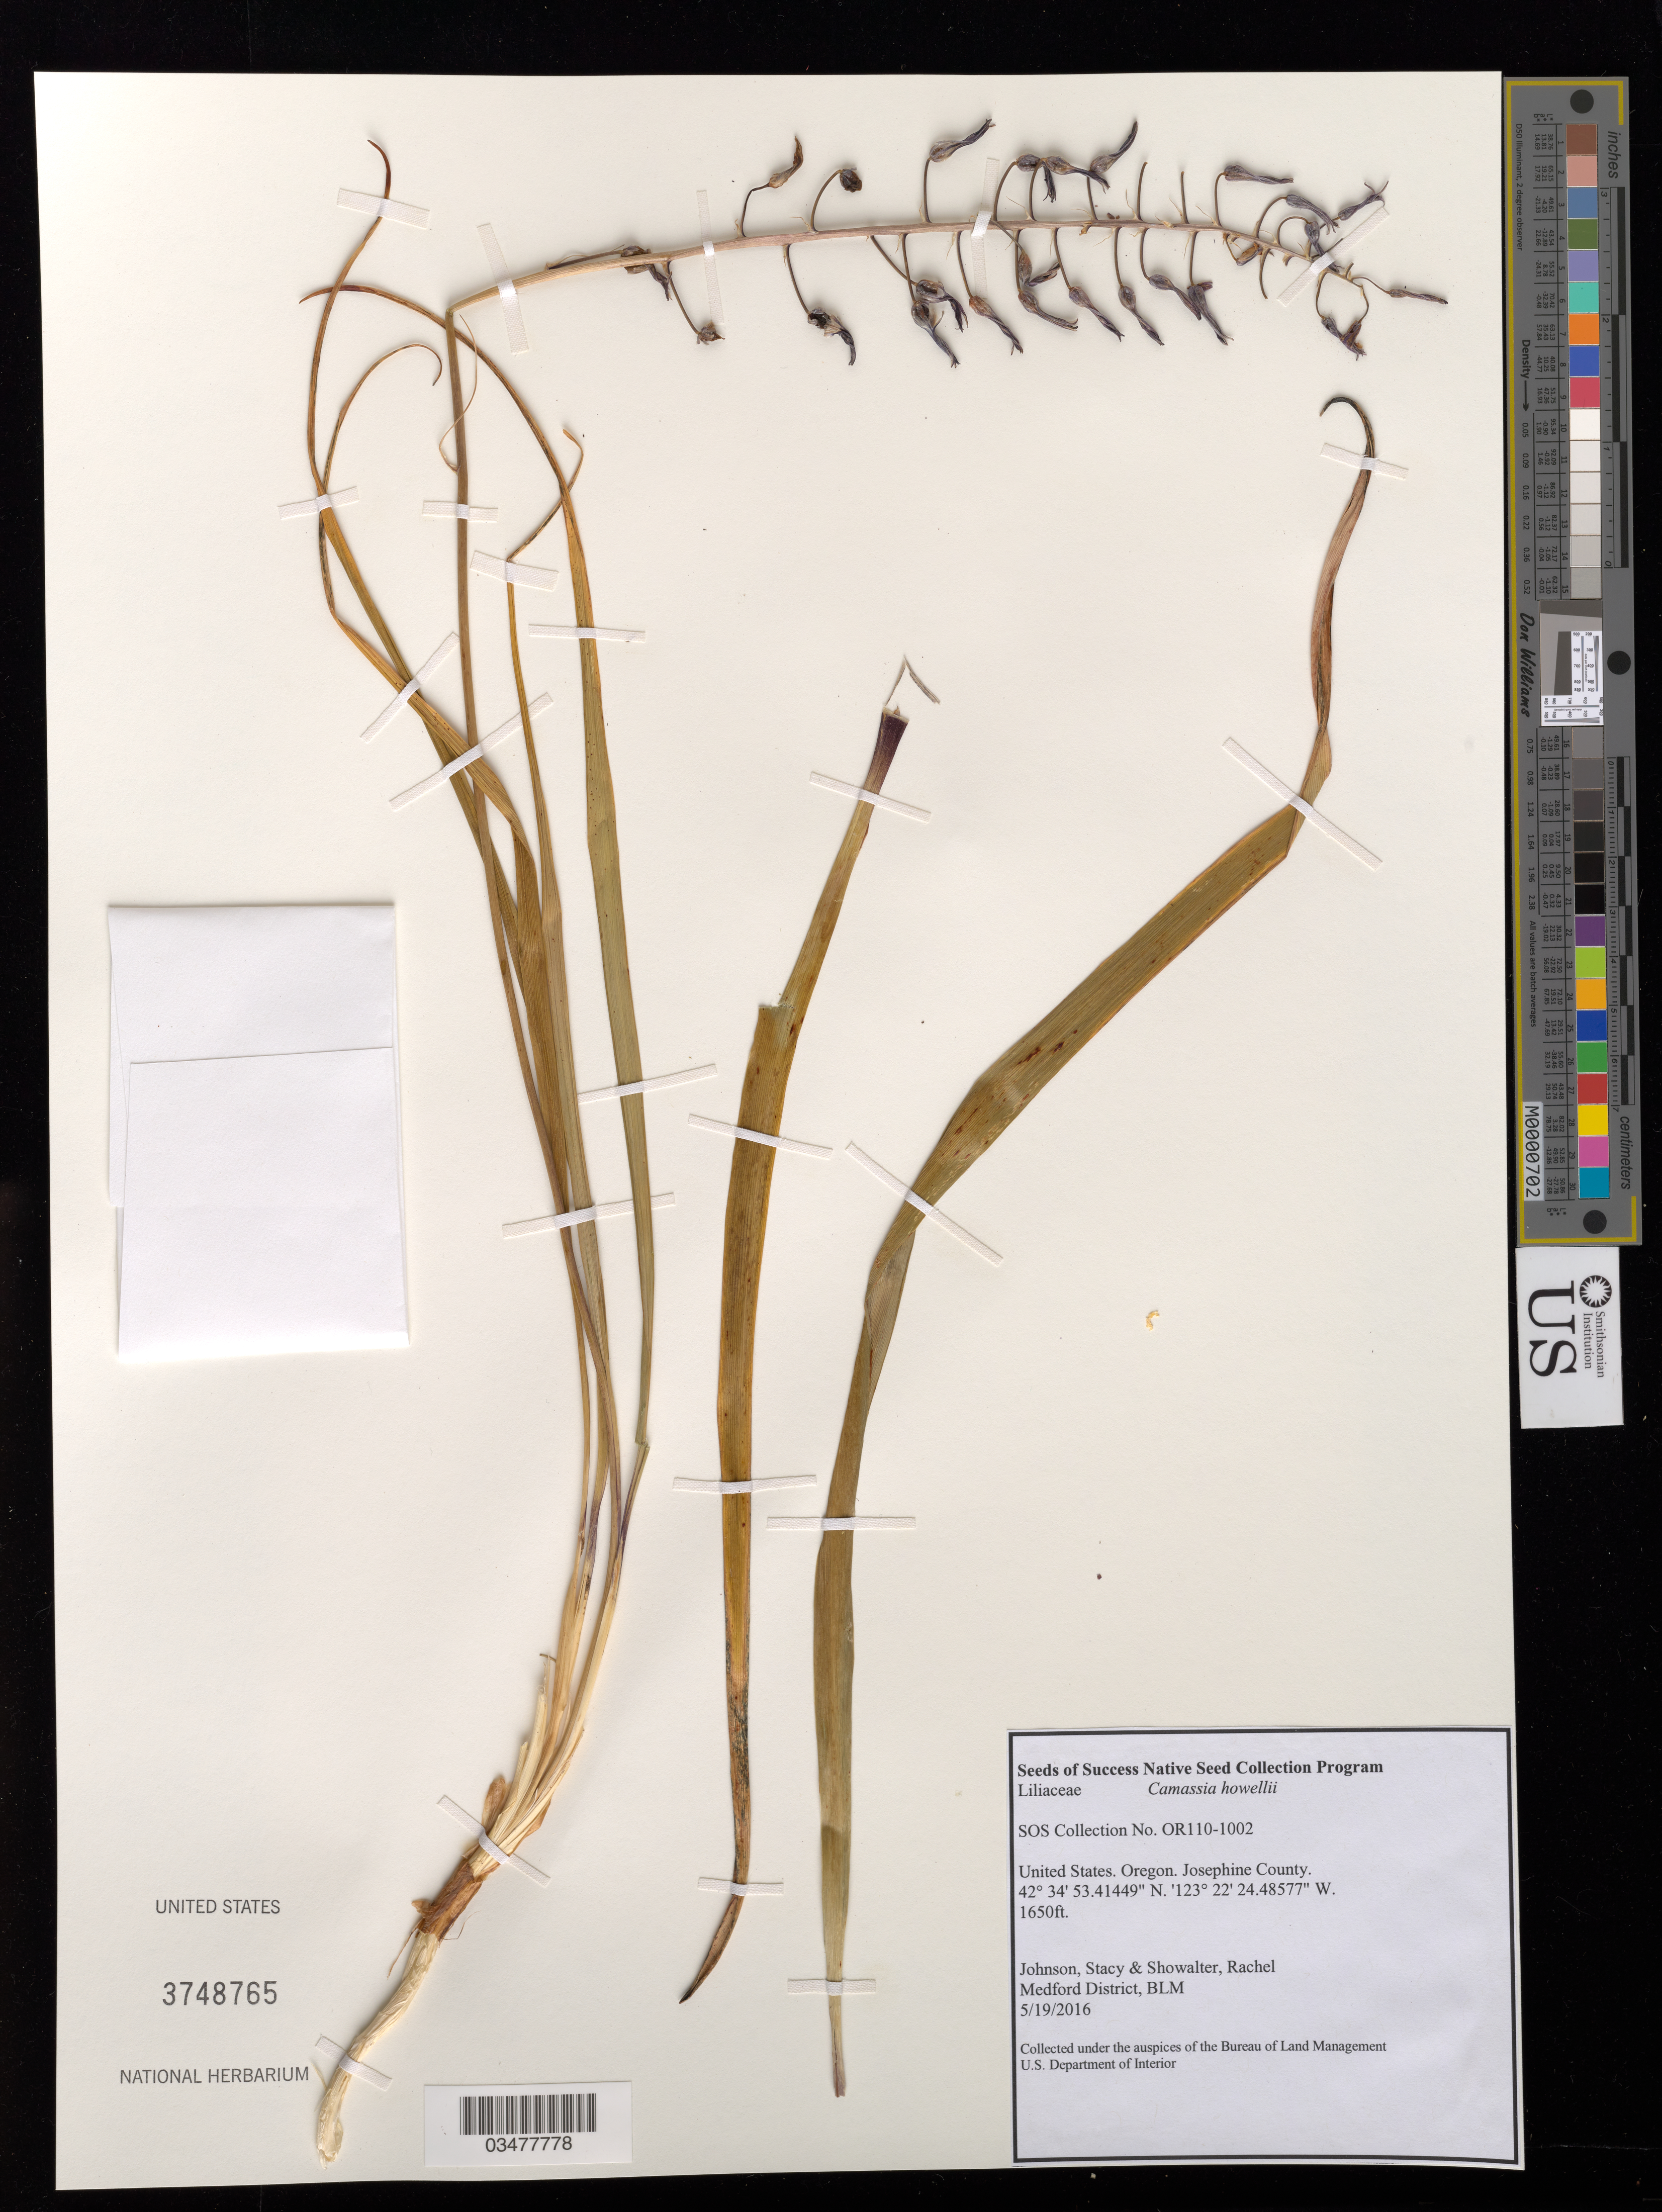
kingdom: Plantae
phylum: Tracheophyta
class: Liliopsida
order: Asparagales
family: Asparagaceae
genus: Camassia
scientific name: Camassia howellii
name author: S. Watson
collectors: S. Johnson & R. Showalter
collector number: OR110-I-1002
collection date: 2016-05-19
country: United States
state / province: Oregon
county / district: Josephine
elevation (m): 503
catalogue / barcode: US 3748765